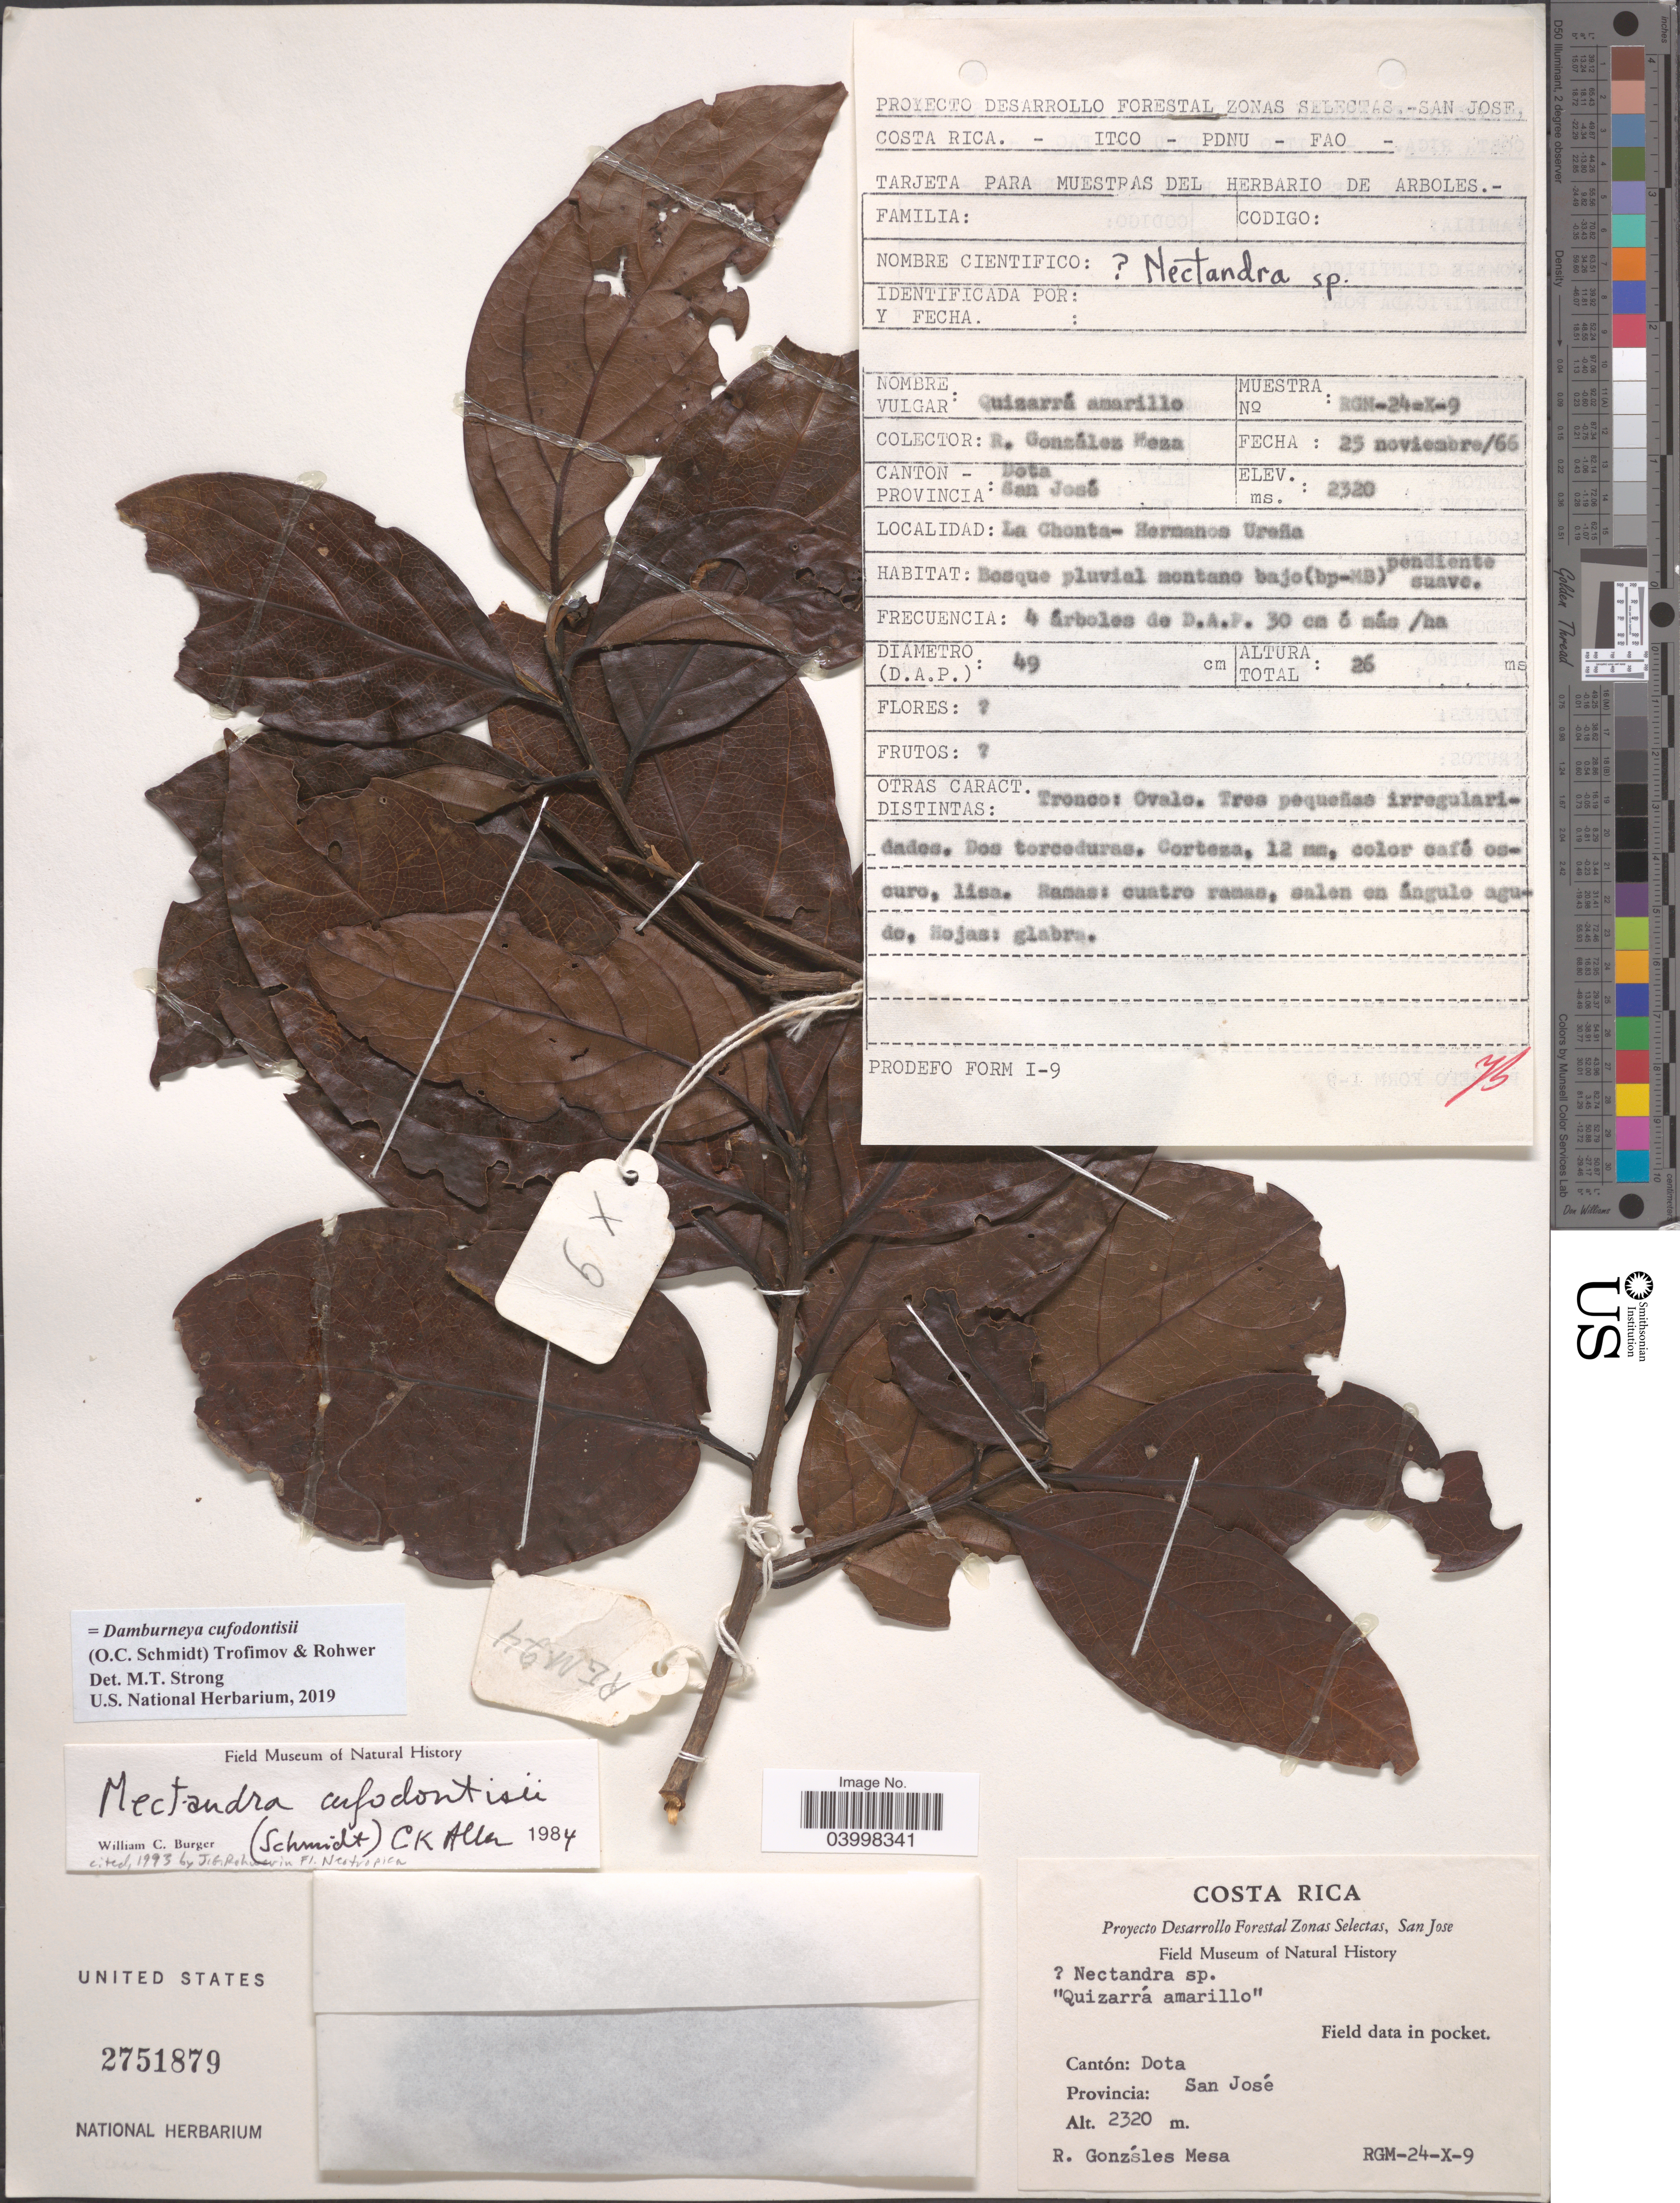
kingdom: Plantae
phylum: Tracheophyta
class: Magnoliopsida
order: Laurales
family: Lauraceae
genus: Damburneya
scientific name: Damburneya cufodontisii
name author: (O.C. Schmidt in Cufod.) Trofimov & Rohwer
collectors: R. González Mesa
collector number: RGM-24-X-9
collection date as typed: Transcribed d/m/y: 25/11/66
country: Costa Rica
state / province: San José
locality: Cantón: Dota. La Chonta- Hermanos Ureña.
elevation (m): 2320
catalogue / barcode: US 2751879